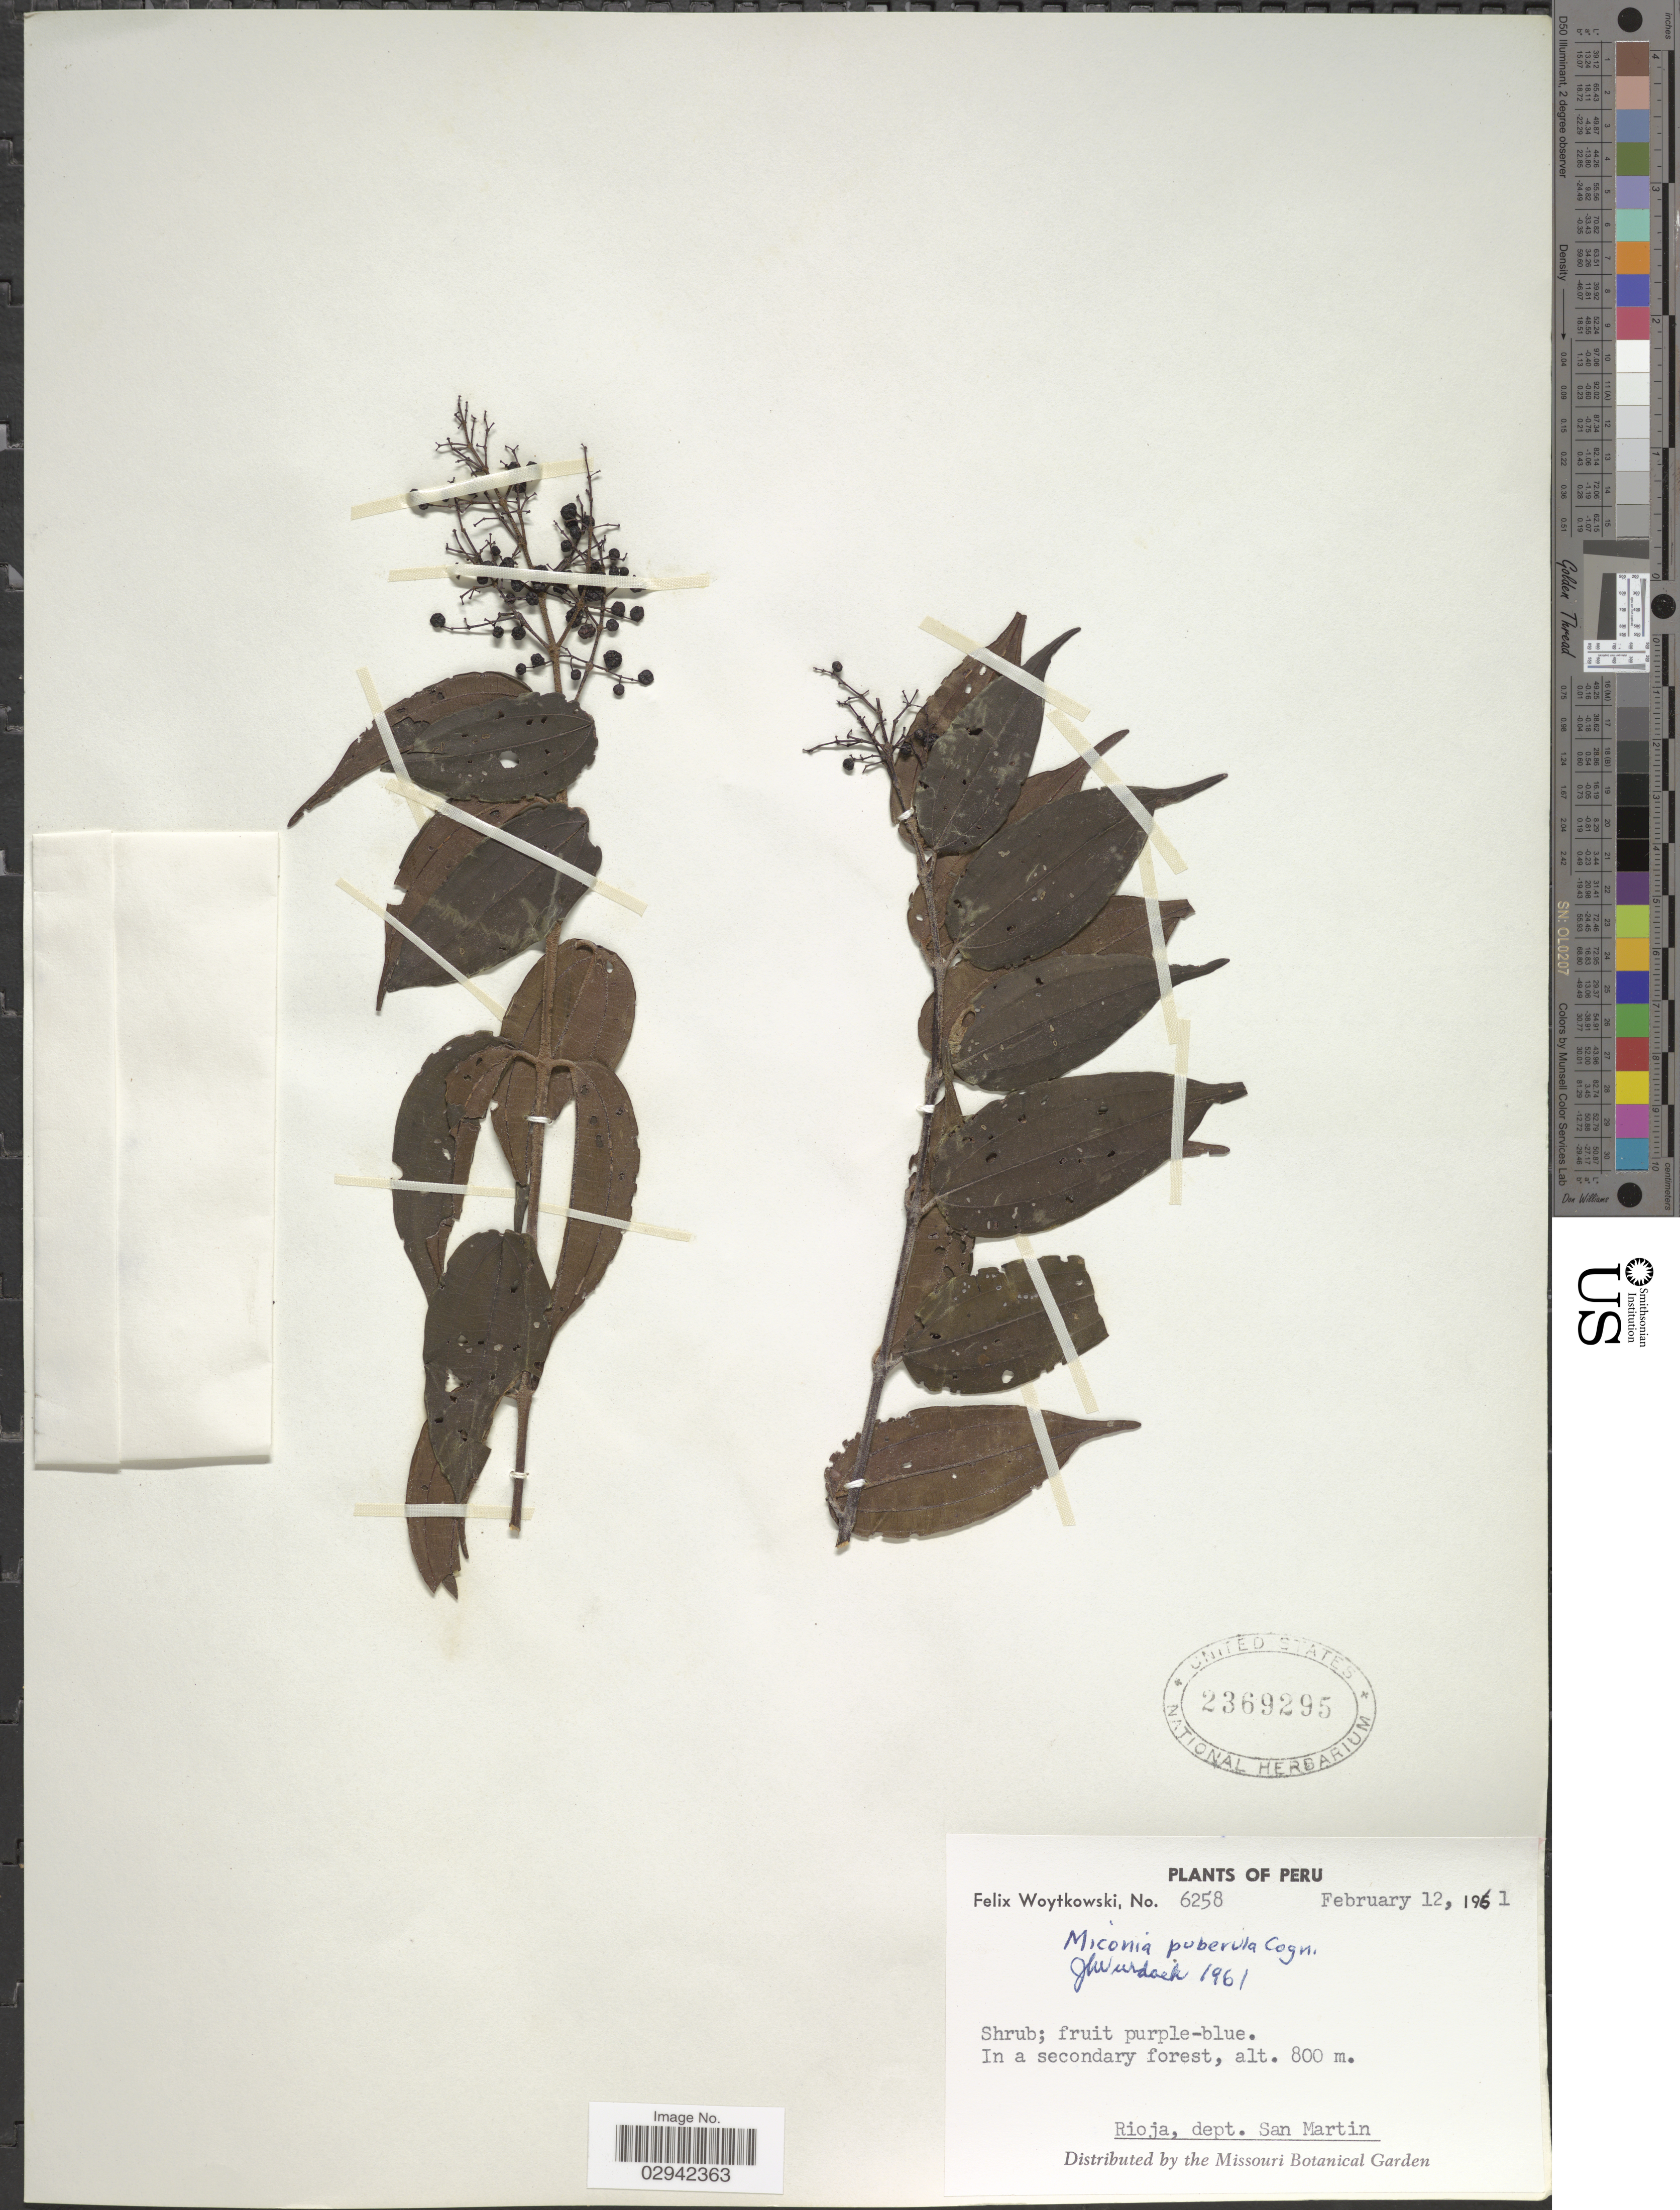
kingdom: Plantae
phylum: Tracheophyta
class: Magnoliopsida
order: Myrtales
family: Melastomataceae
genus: Miconia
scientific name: Miconia puberula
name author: Cogn.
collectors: F. Woytkowski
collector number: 6258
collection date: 1961-02-12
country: Peru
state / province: San Martín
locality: Rioja, dept. San Martin.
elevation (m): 800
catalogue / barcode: US 2369295